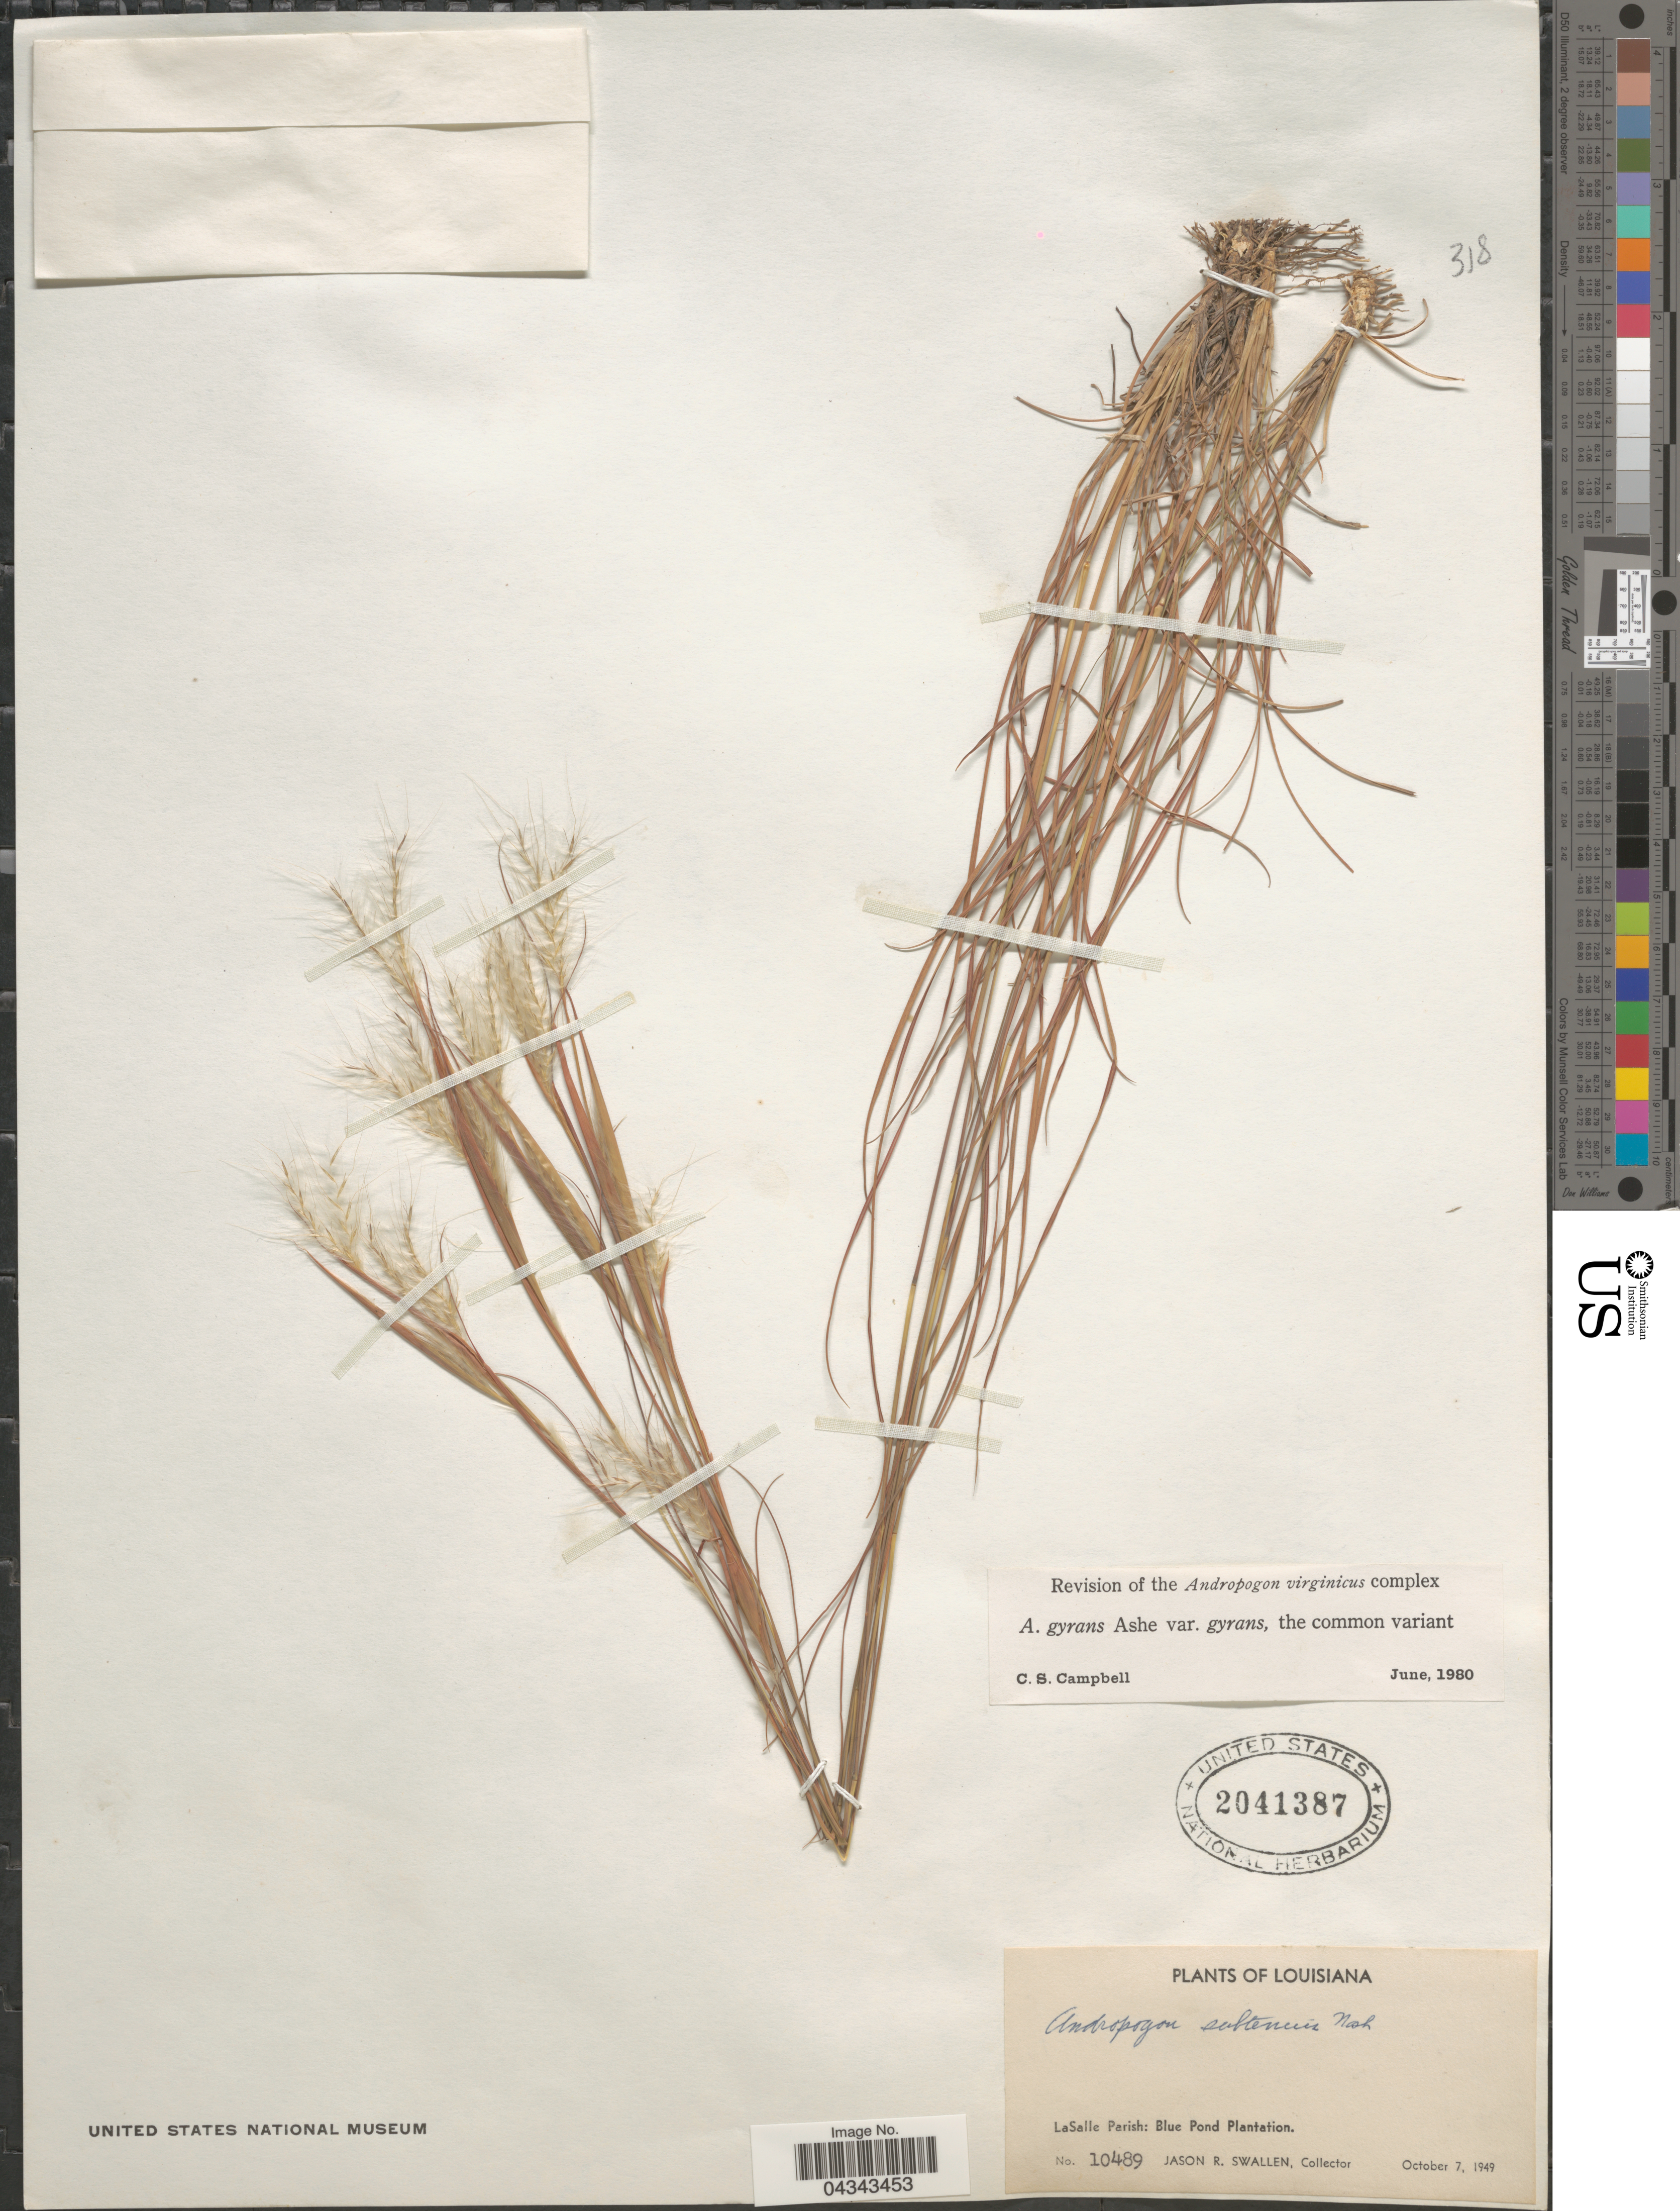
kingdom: Plantae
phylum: Tracheophyta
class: Liliopsida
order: Poales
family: Poaceae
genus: Andropogon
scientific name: Andropogon gyrans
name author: Ashe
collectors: J. R. Swallen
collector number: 10489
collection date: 1949-10-07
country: United States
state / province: Louisiana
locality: LaSalle Parish: Blue Pond Plantation.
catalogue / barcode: US 2041387